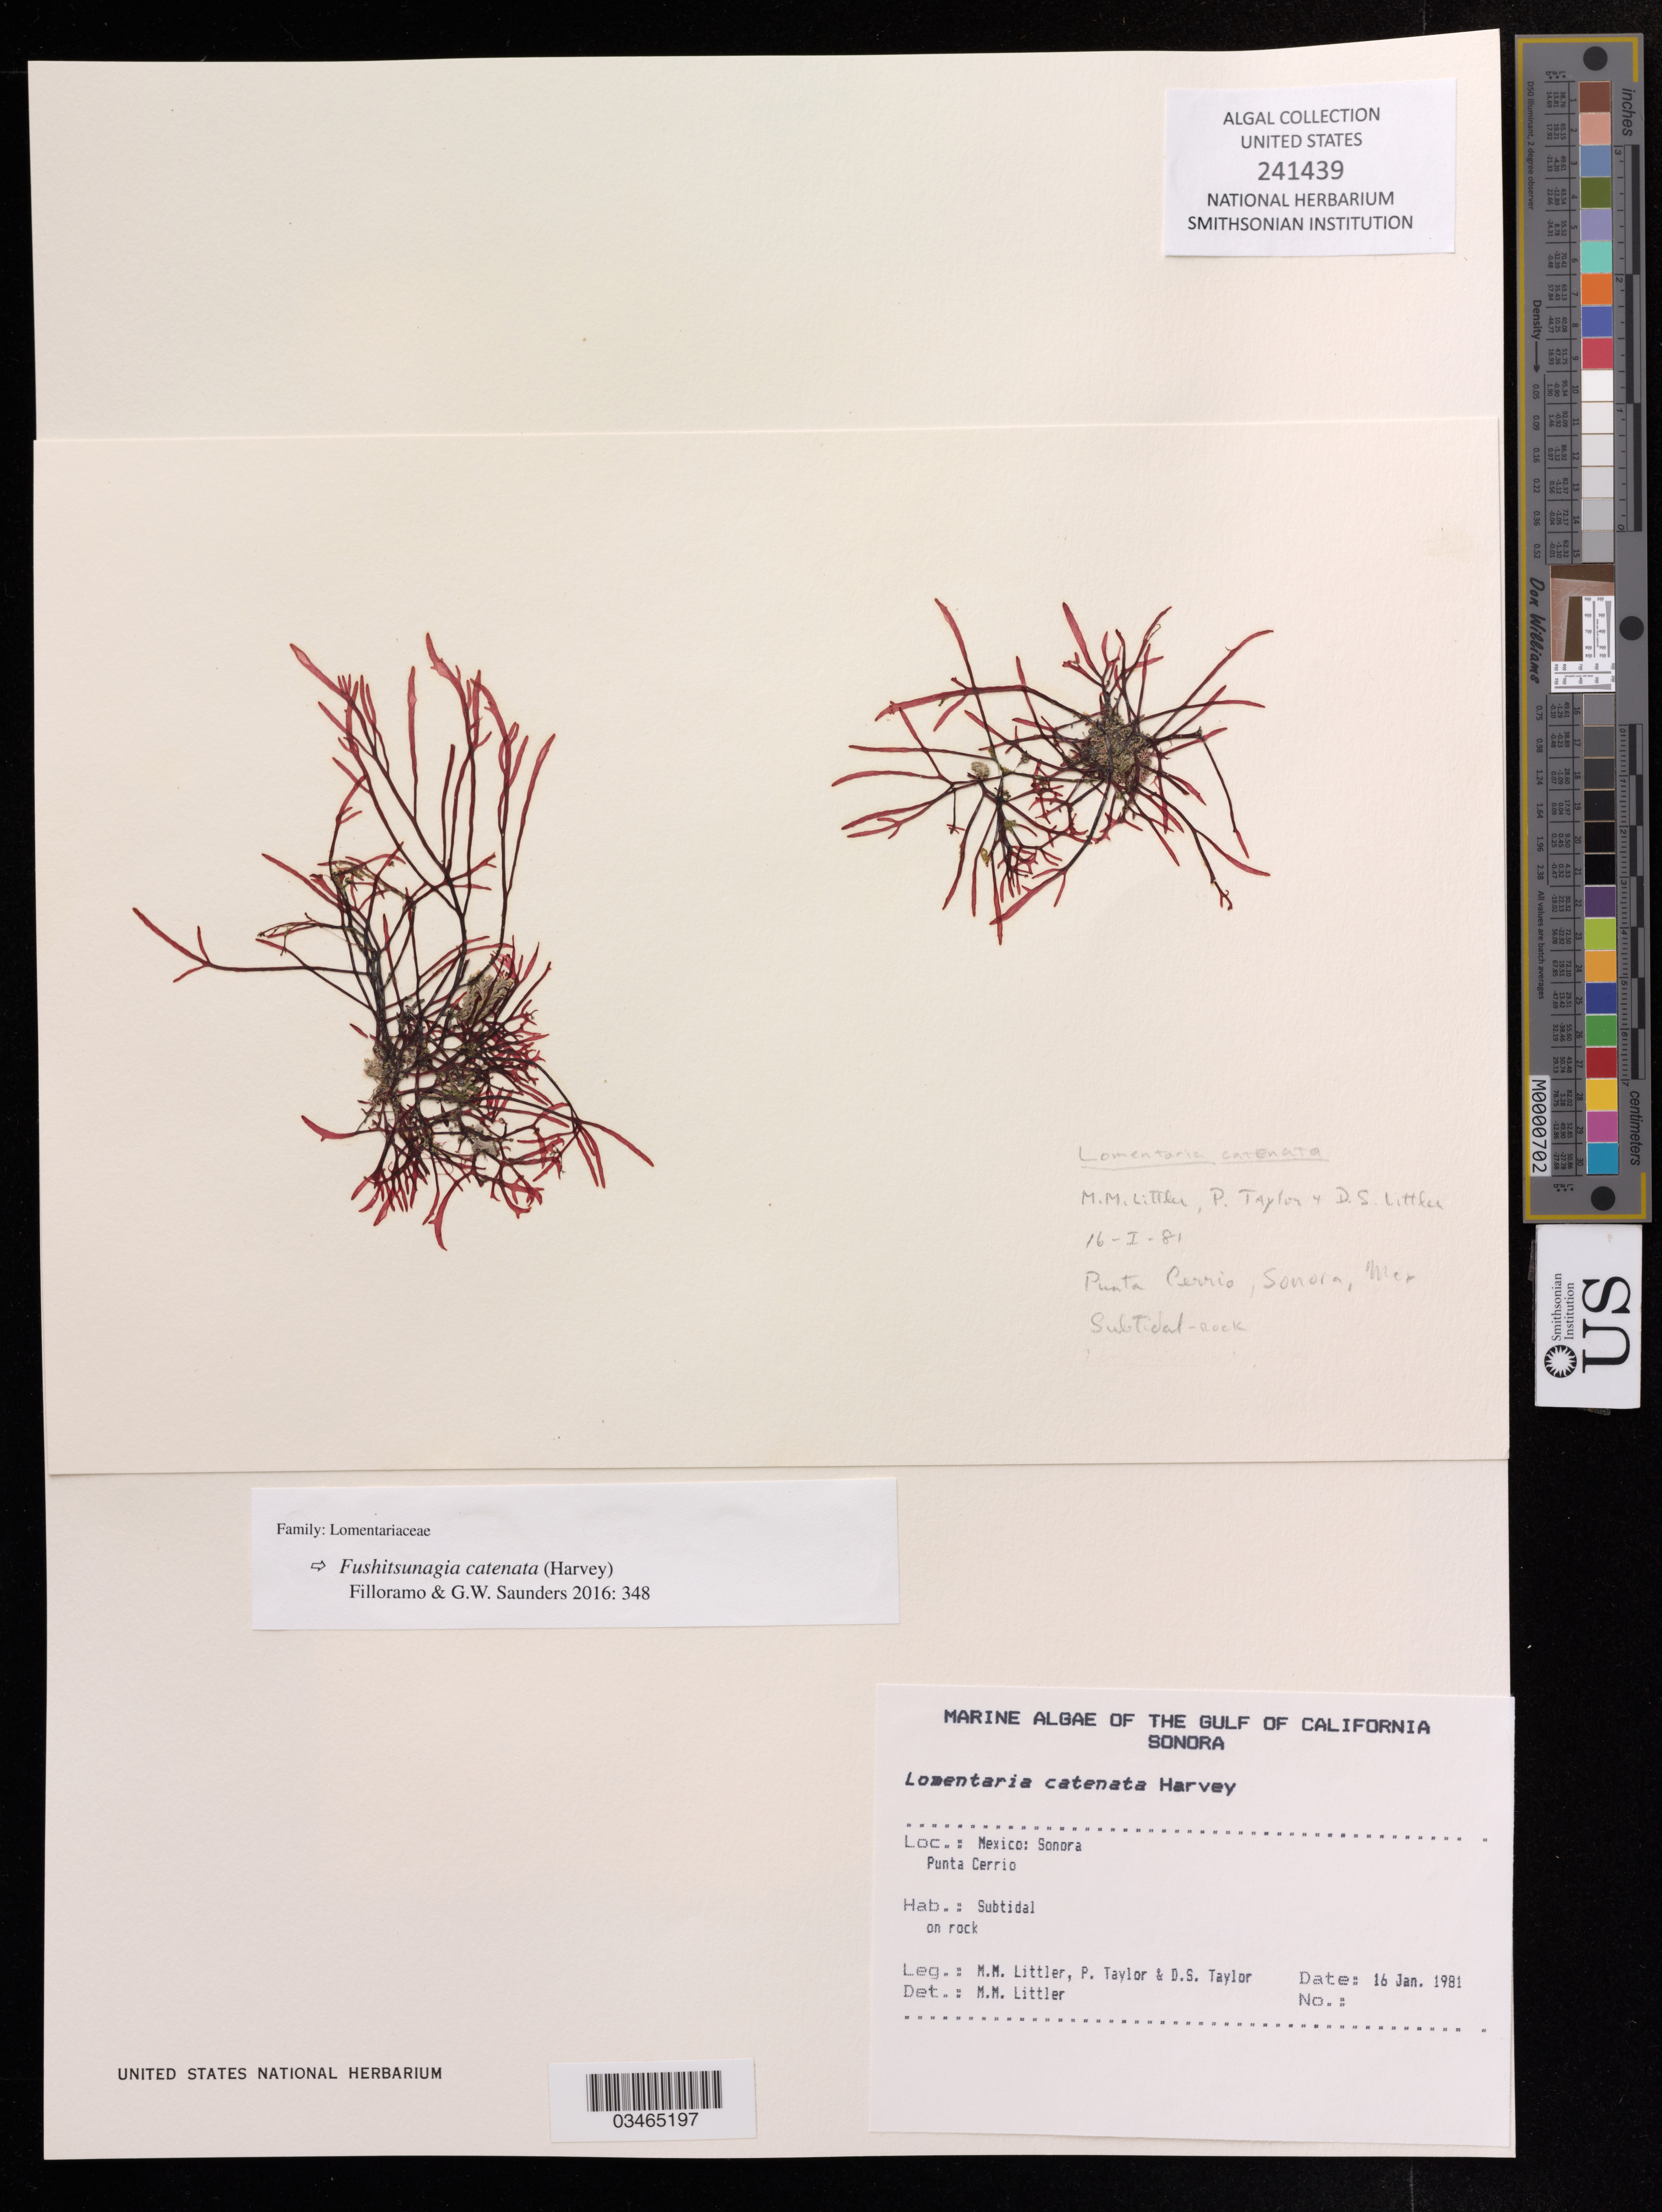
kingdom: Plantae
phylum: Rhodophyta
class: Florideophyceae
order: Rhodymeniales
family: Lomentariaceae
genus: Fushitsunagia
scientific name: Fushitsunagia catenata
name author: (Harv.) Filloramo & G.W. Saunders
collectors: M. M. Littler & P. Taylor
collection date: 1981-01-16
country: Mexico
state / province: Sonora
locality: The Gulf of California, Punta Cerrio.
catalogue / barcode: US 241439